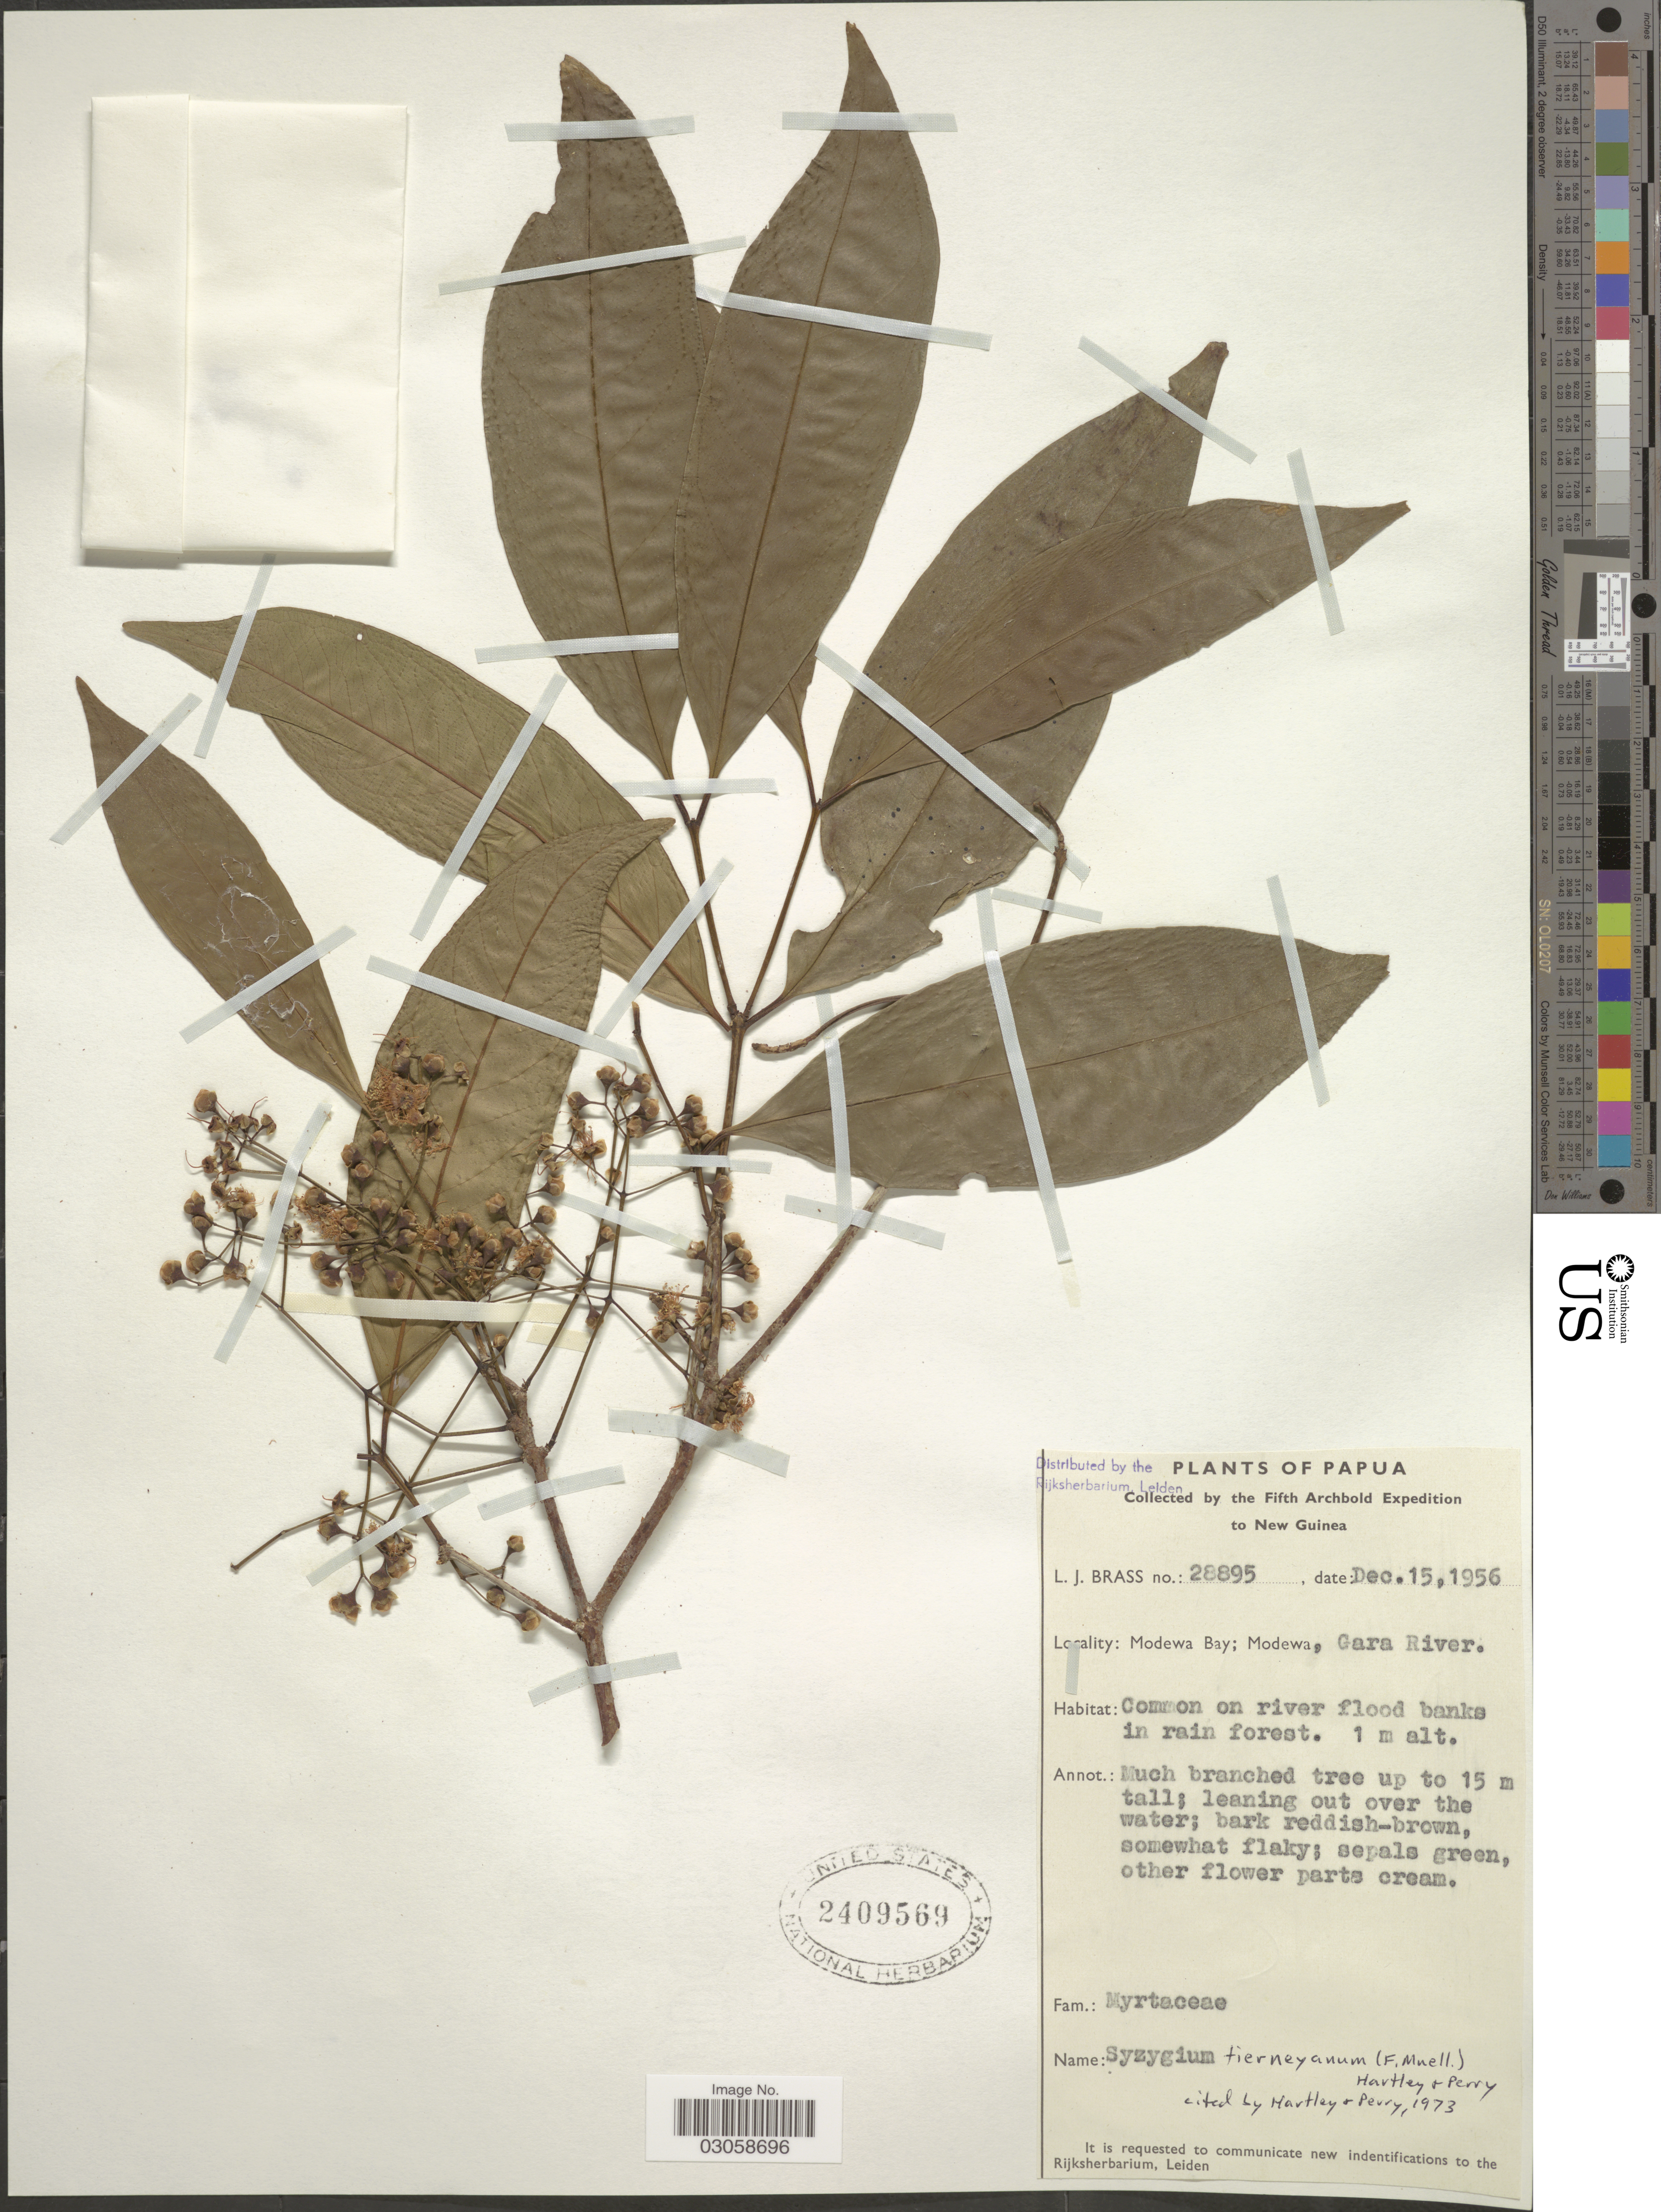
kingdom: Plantae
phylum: Tracheophyta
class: Magnoliopsida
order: Myrtales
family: Myrtaceae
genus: Syzygium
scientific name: Syzygium tierneyanum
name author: (F. Muell.) T.G. Hartley & L.M. Perry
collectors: L. J. Brass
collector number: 28895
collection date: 1956-12-15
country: Papua New Guinea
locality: Papua, New Guinea. Modewa Bay; Modewa, Gara River. Common on river flood banks in rain forest.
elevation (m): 1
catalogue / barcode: US 2409569